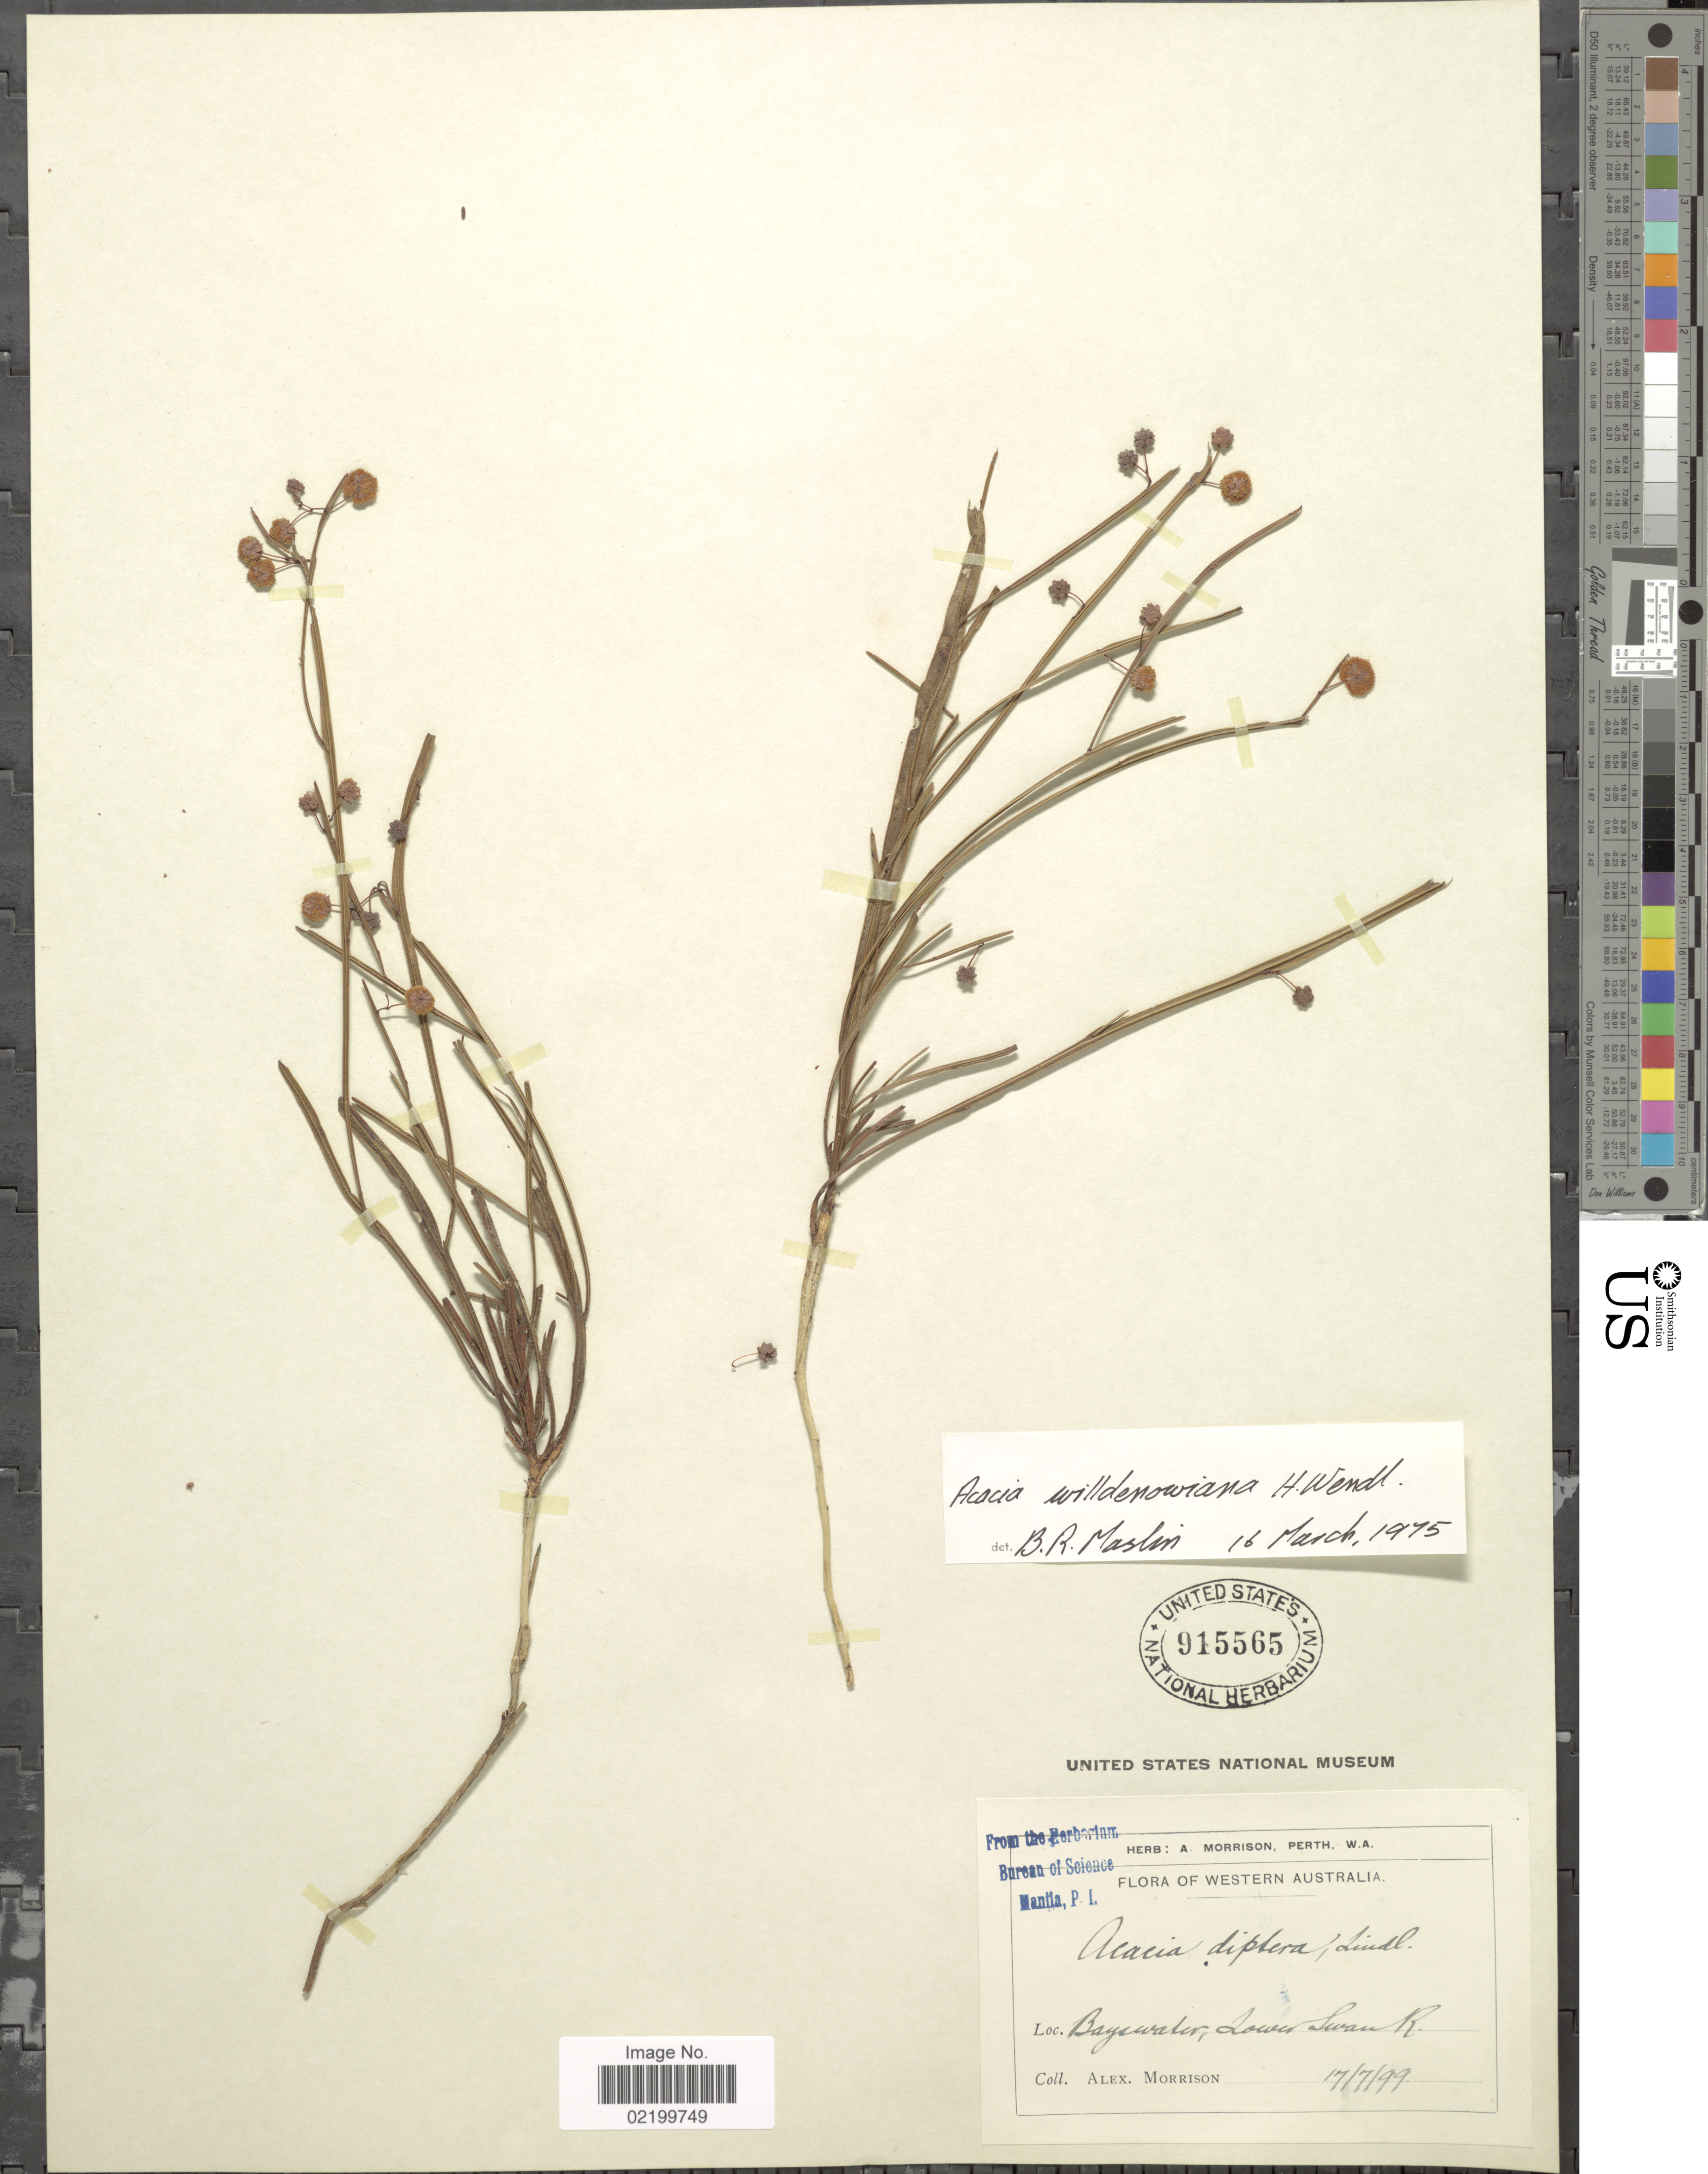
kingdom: Plantae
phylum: Tracheophyta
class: Magnoliopsida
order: Fabales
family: Fabaceae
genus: Acacia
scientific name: Acacia willdenowiana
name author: H.L. Wendl.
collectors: A. Morrison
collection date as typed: Transcribed d/m/y: 17/7/99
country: Australia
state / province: Western Australia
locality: Western Australia, Bayswater, Lower Swan R.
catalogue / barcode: US 915565